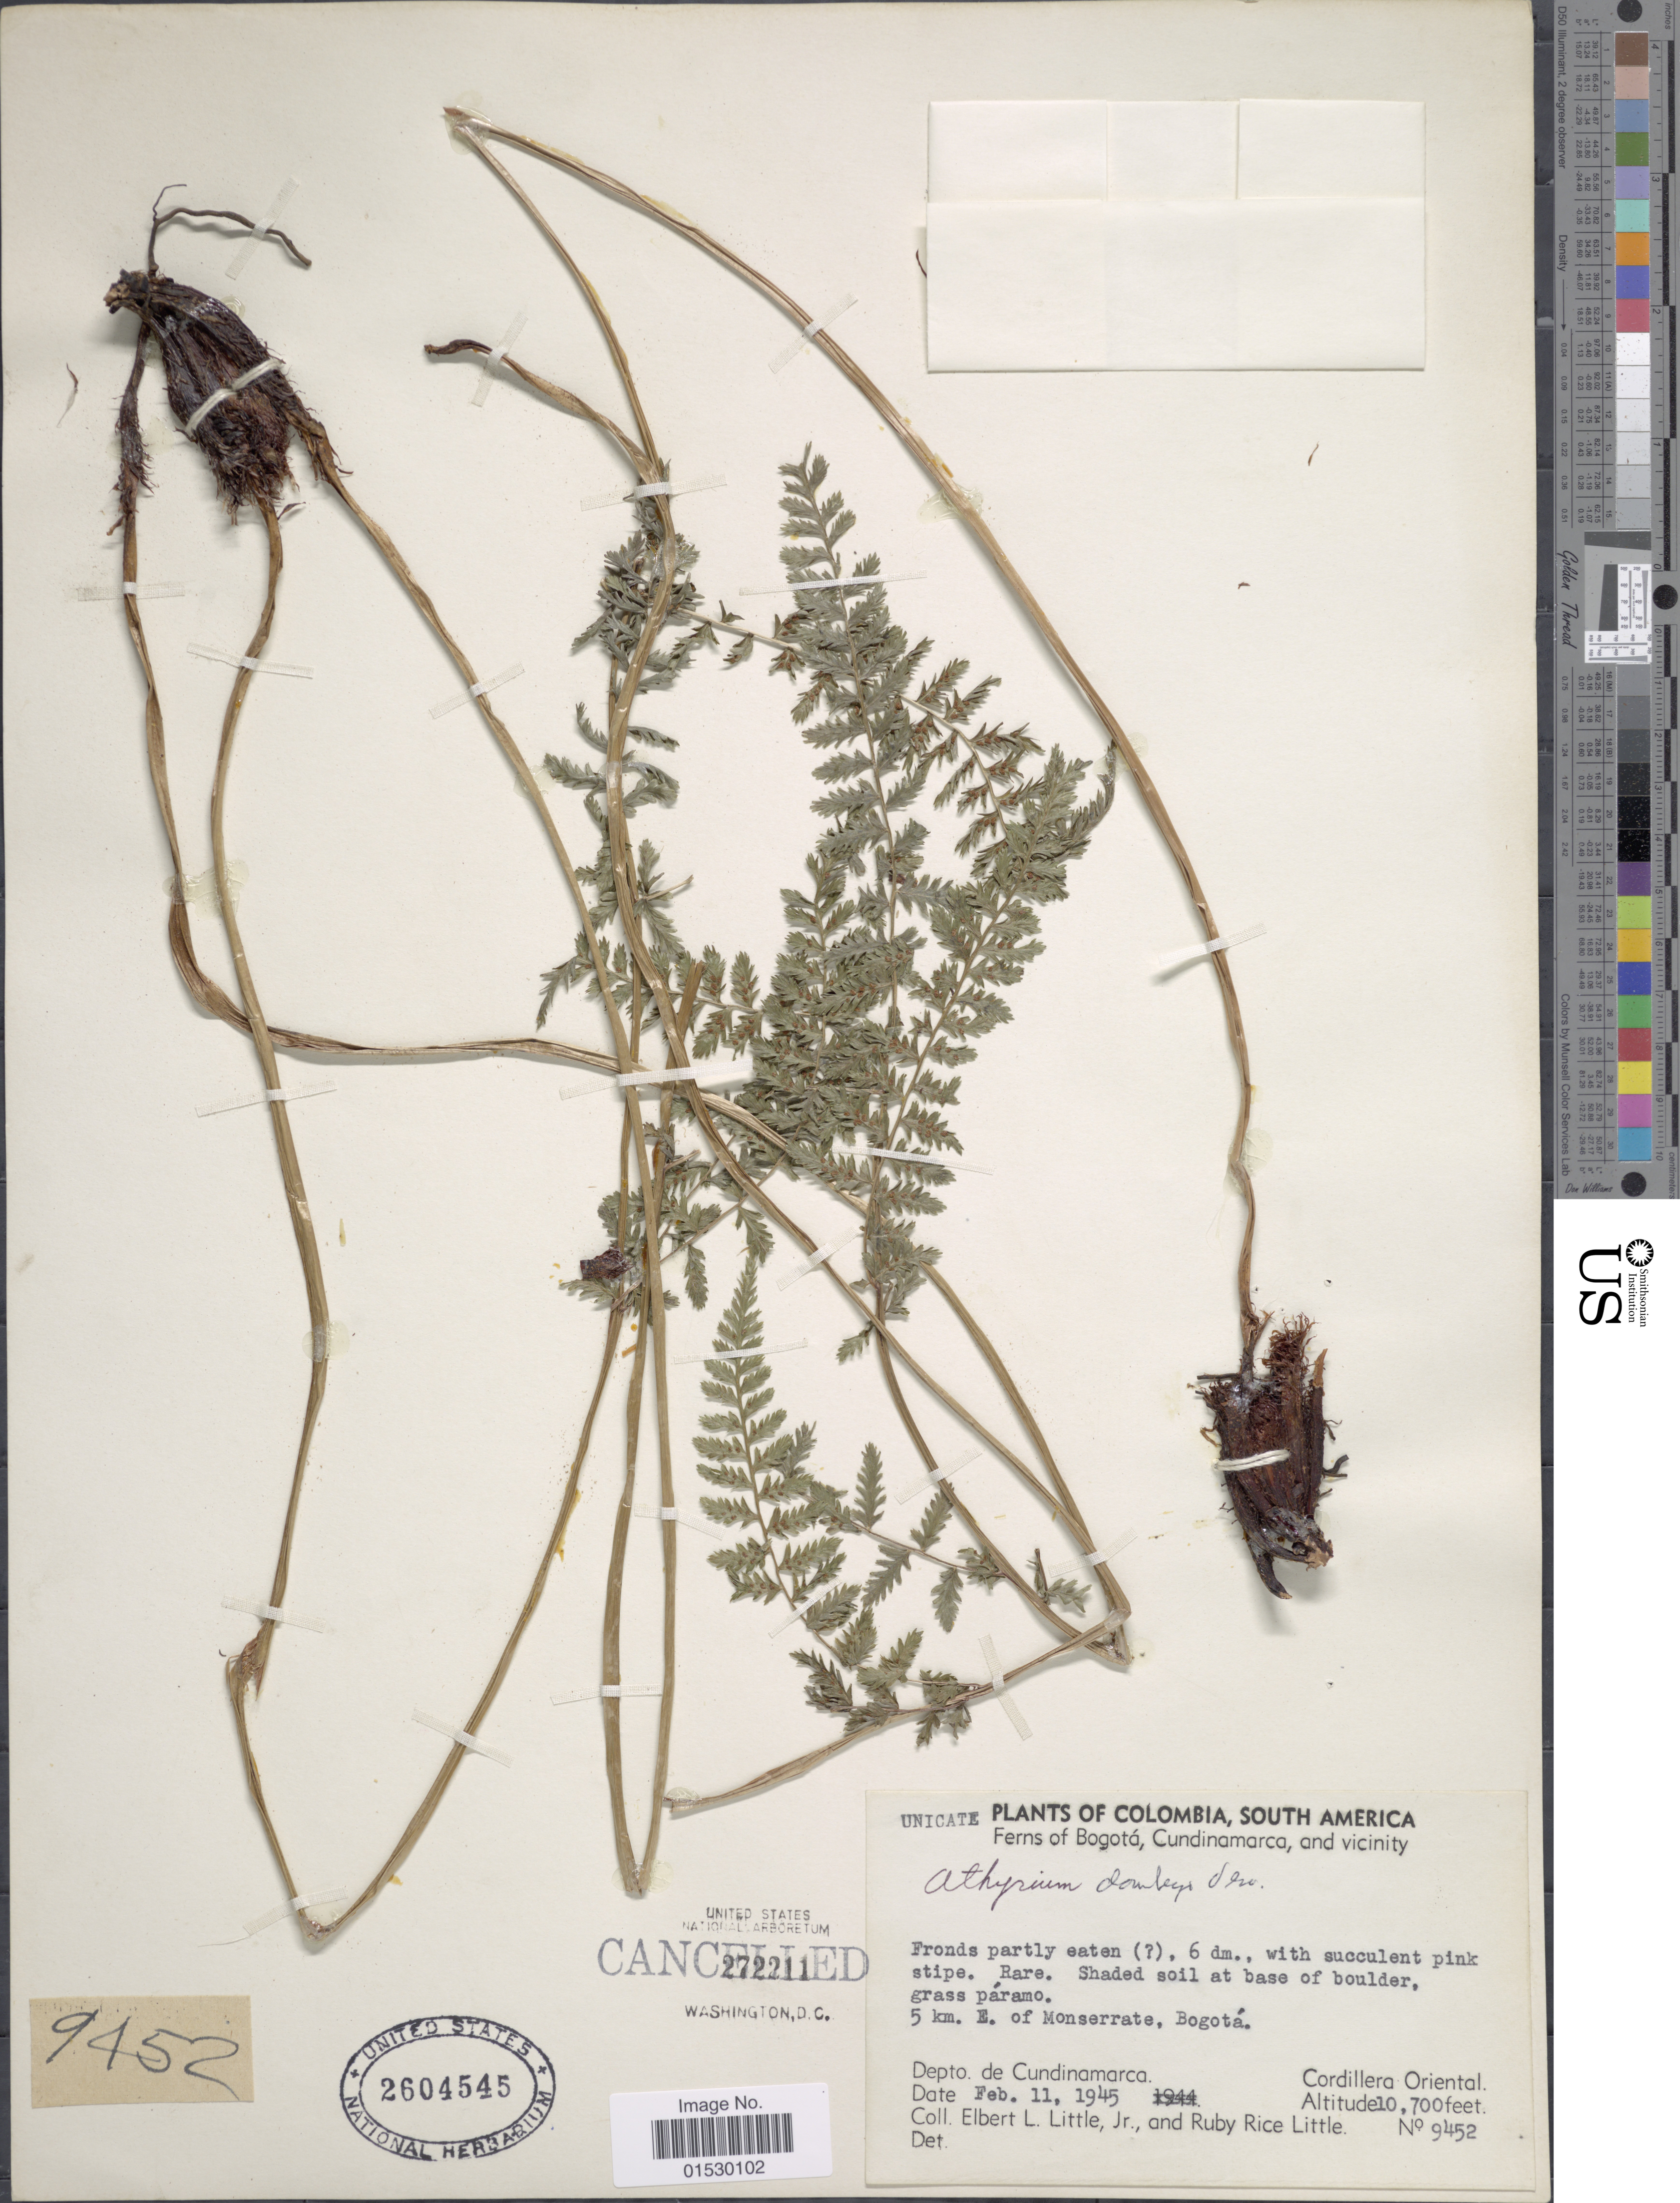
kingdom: Plantae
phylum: Tracheophyta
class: Polypodiopsida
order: Polypodiales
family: Athyriaceae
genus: Athyrium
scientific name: Athyrium dombei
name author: (Desv.) C. Chr.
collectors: E. L. Little & R. R. Little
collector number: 9452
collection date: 1945-02-11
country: Colombia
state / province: Cundinamarca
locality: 5 km. E of Monserrate, Bogota, Cordillera Oriental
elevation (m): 213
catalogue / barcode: US 2604545